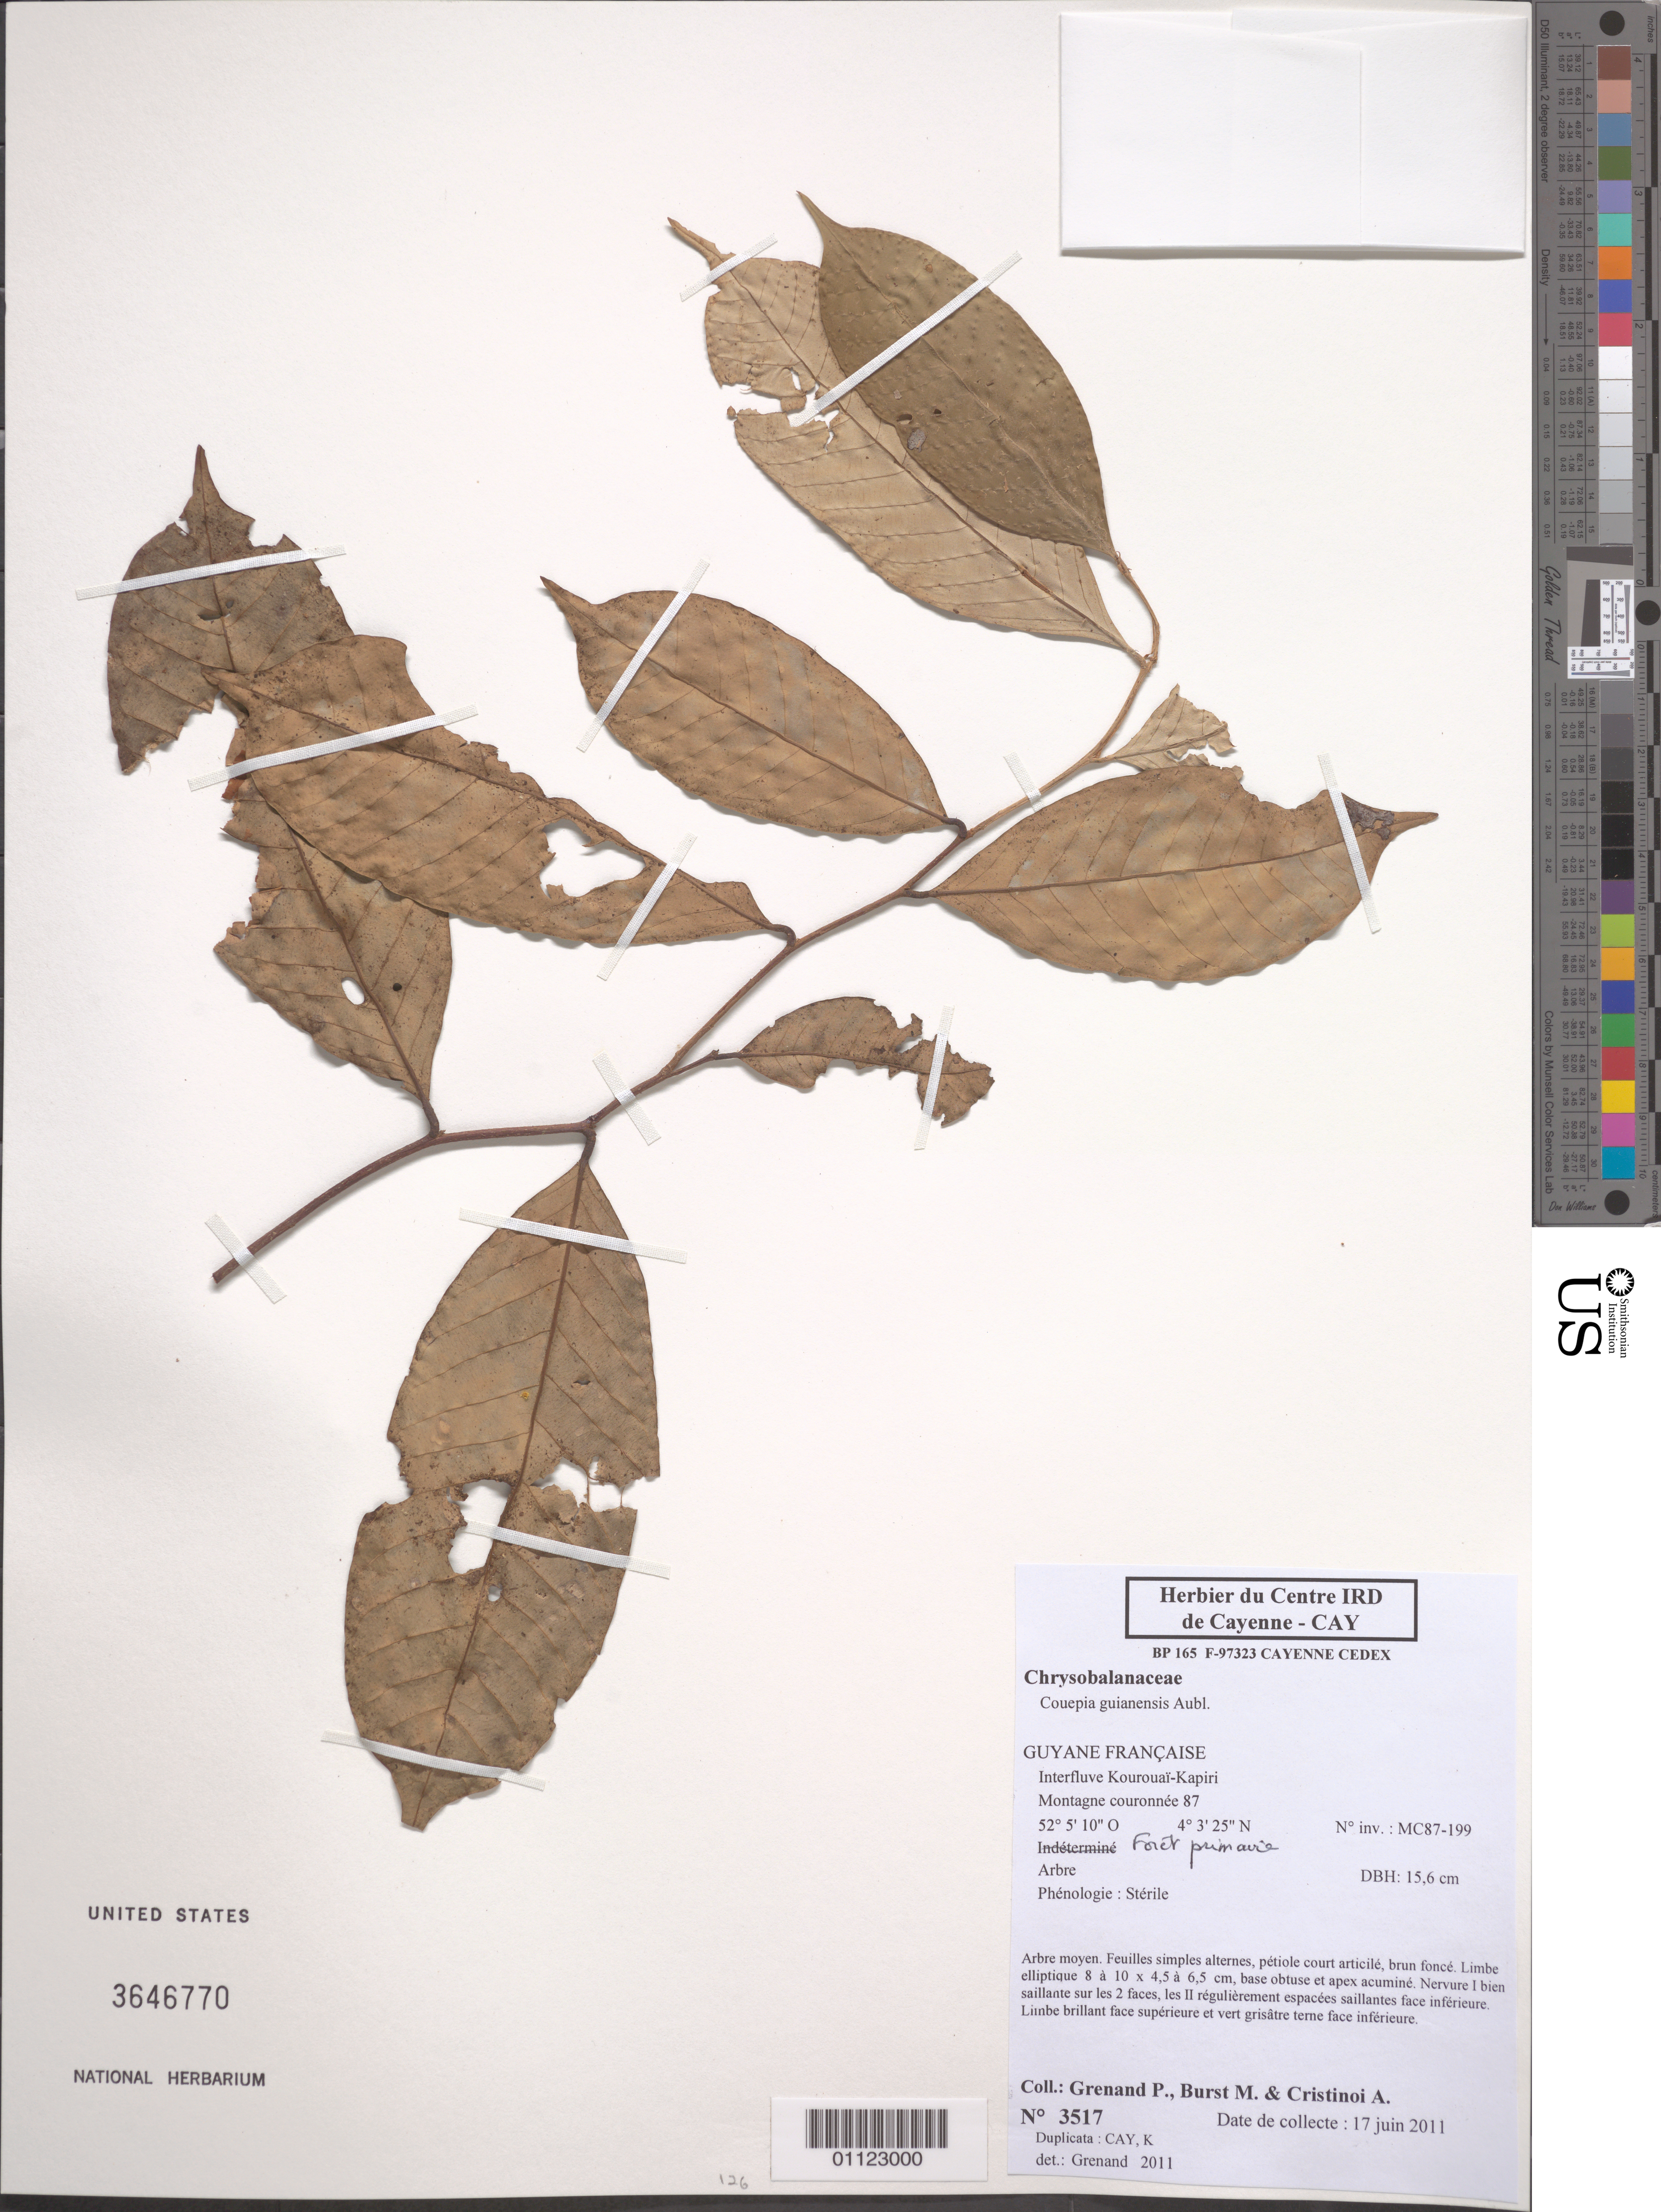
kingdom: Plantae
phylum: Tracheophyta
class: Magnoliopsida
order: Malpighiales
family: Chrysobalanaceae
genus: Couepia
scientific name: Couepia guianensis subsp. guianensis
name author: Aubl.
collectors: P. Grenand, M. Burst & A. Cristinoi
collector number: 3517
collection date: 2011-06-17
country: French Guiana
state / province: Cayenne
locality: Interfluve Kourouaï-Kapiri, Montagne couronnée 87.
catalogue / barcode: US 3646770